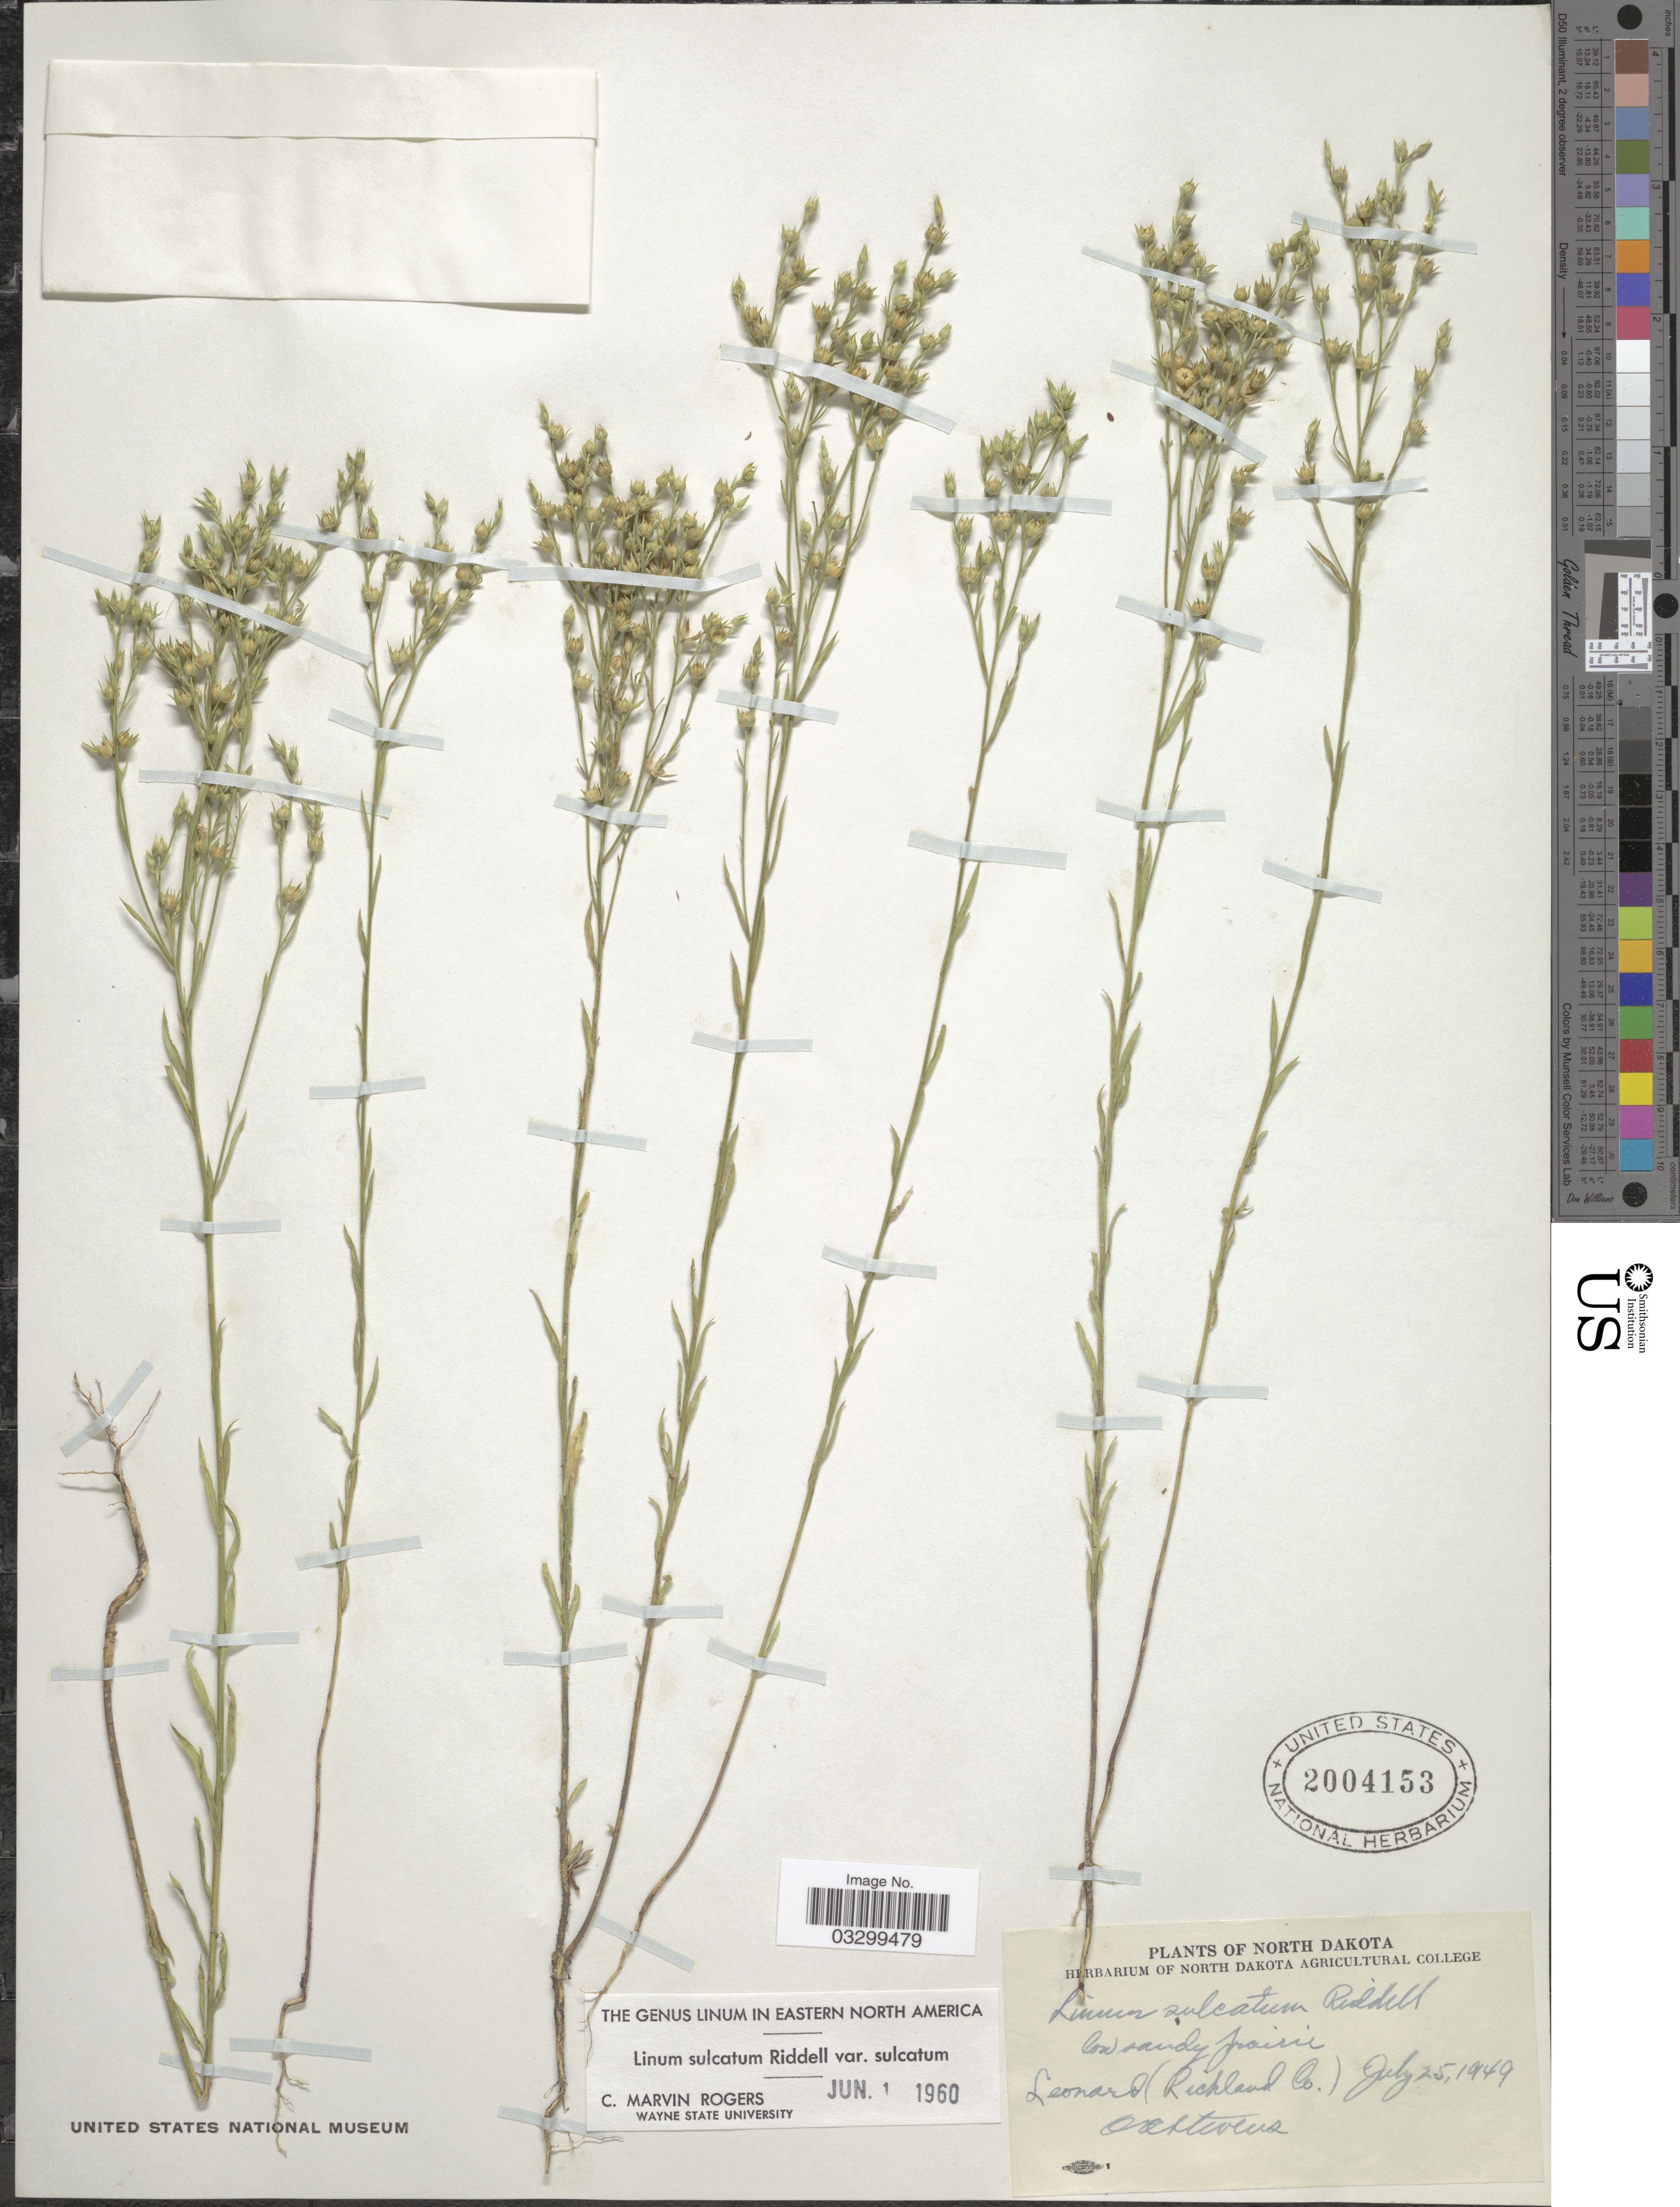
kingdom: Plantae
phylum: Tracheophyta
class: Magnoliopsida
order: Malpighiales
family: Linaceae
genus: Linum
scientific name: Linum sulcatum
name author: Riddell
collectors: O. A. Stevens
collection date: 1949-07-25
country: United States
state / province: North Dakota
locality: Leonard (Richland Co.).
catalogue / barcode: US 2004153